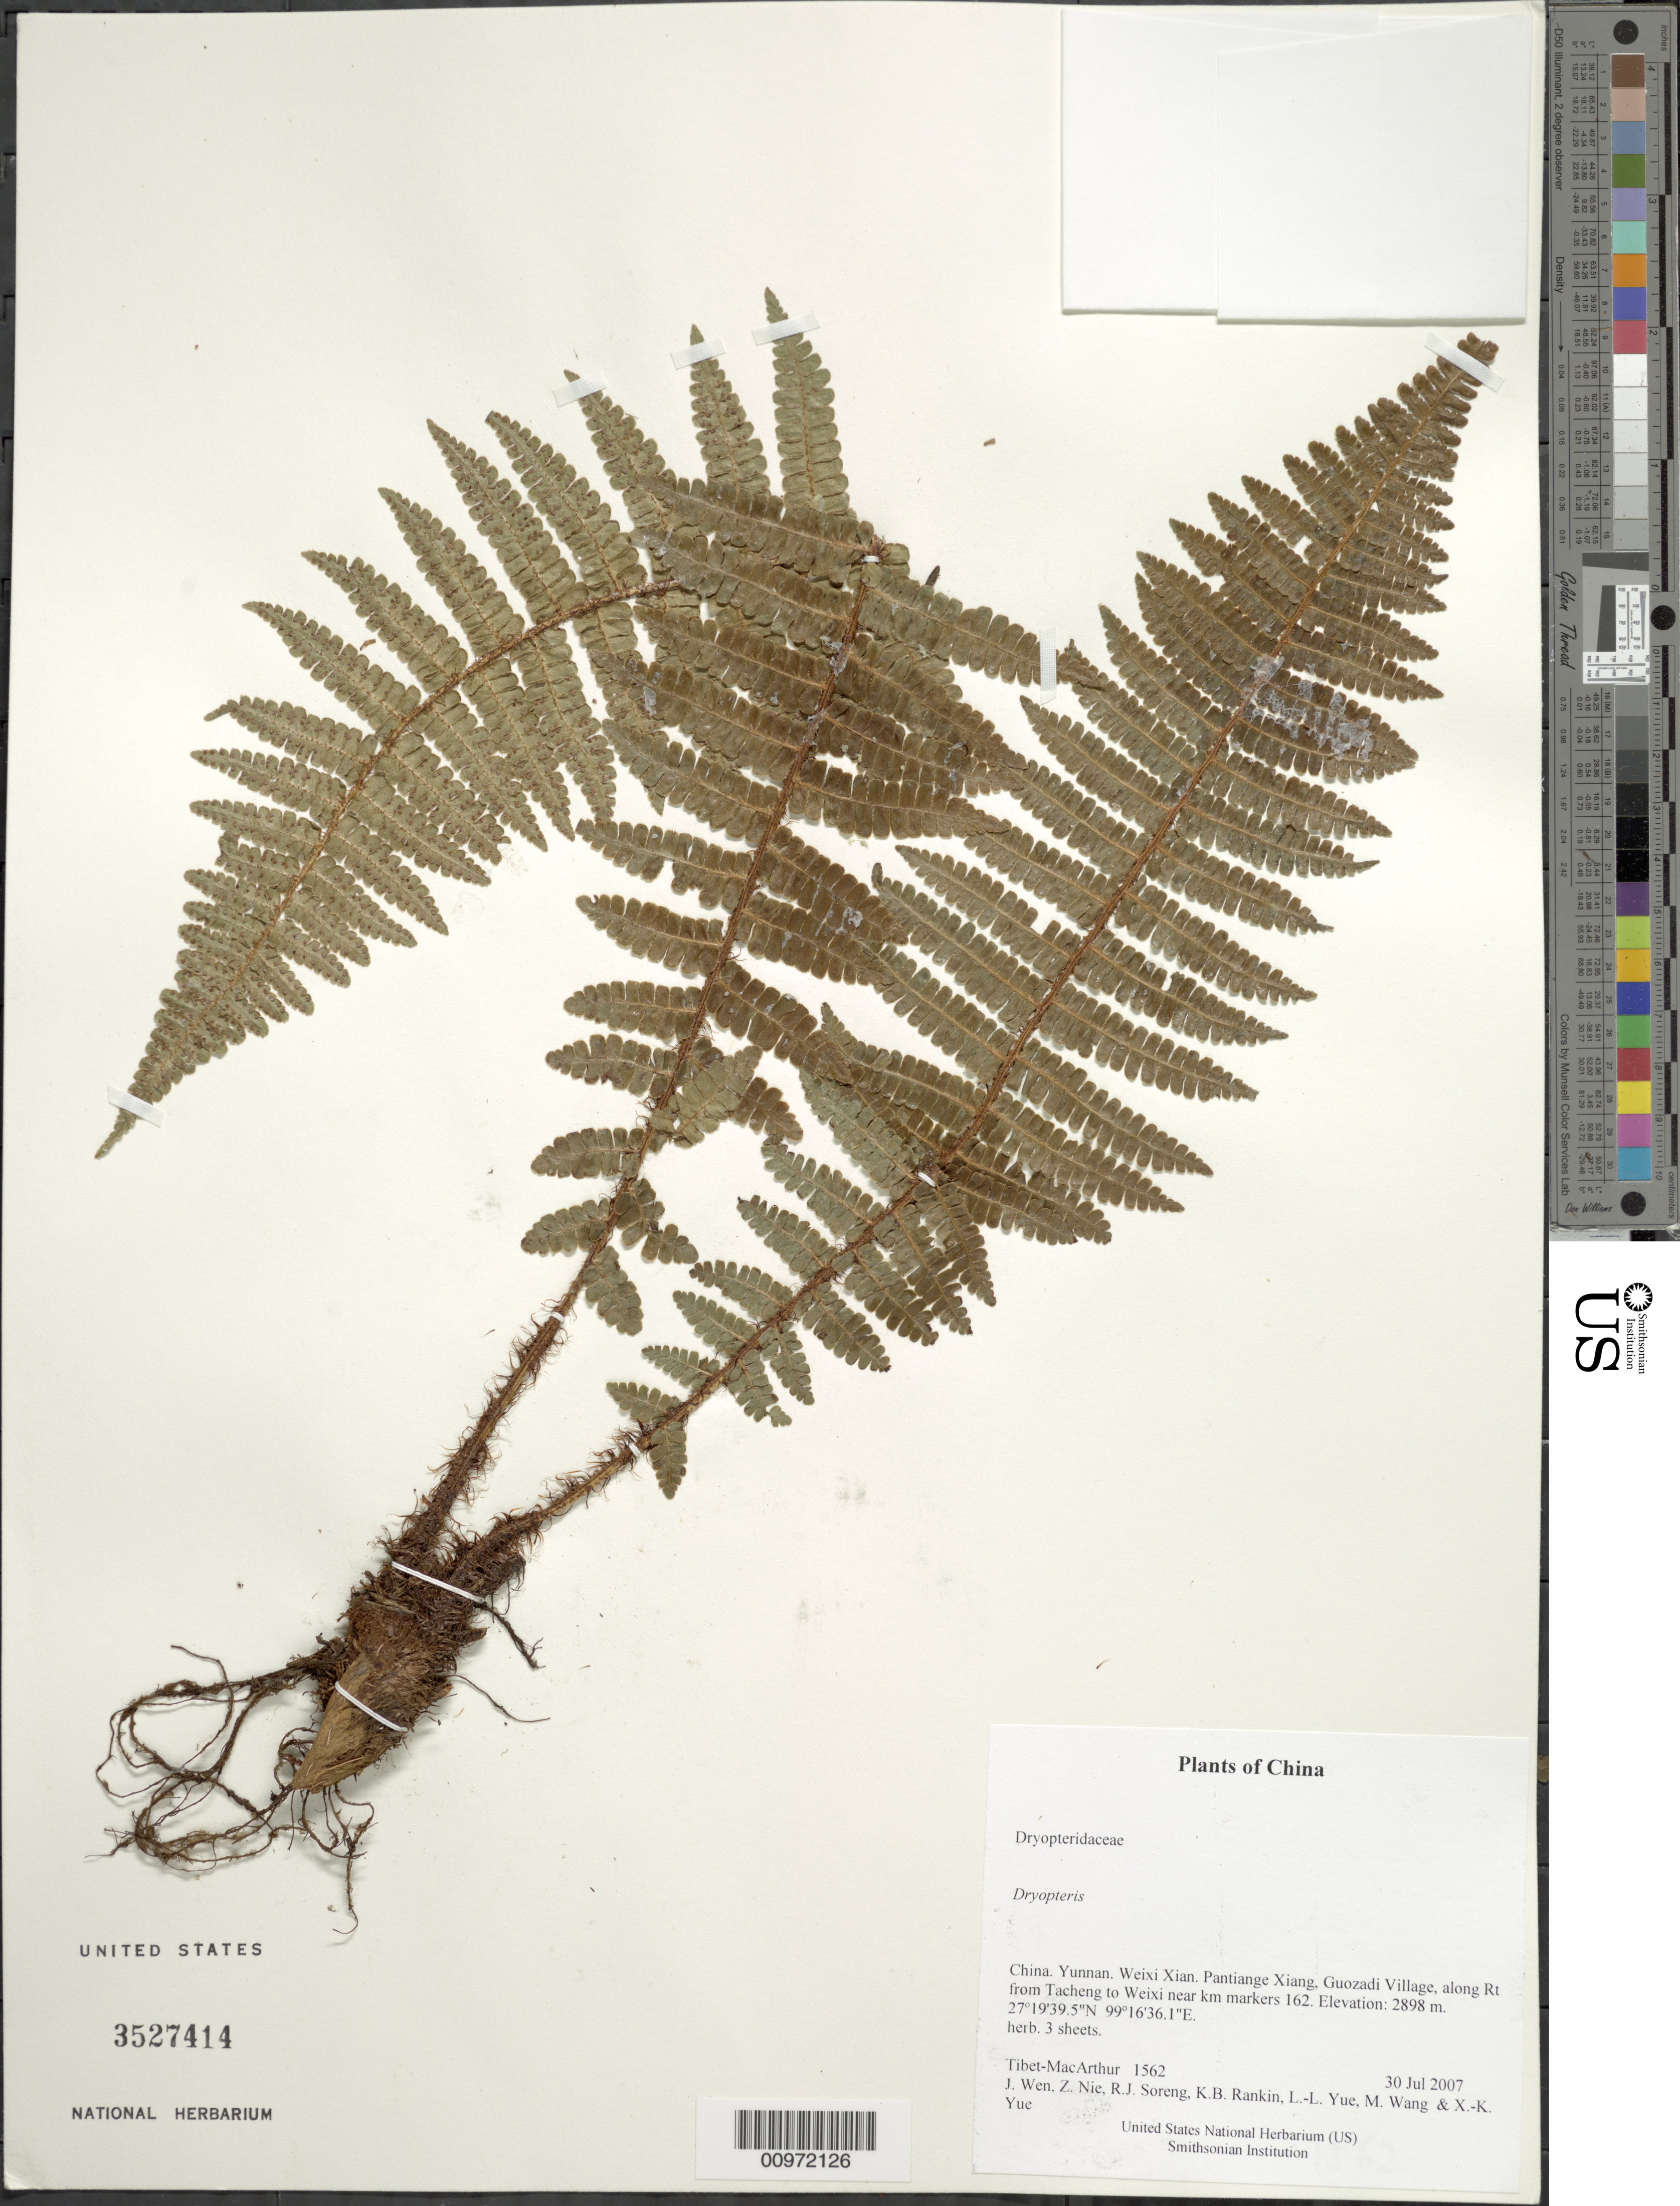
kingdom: Plantae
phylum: Tracheophyta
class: Polypodiopsida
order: Polypodiales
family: Dryopteridaceae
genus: Dryopteris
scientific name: Dryopteris sp.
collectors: Tibet-MacArthur, J. Wen, Z. Nie, R. J. Soreng, K. Rankin, L. Yue, M. Wang & X. Yue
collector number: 1562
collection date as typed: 30 Jul 2007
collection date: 2007-07-30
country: China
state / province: Yunnan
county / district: Weixi Xian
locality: Pantiange Xiang, Guozadi Village, along Rt from Tacheng to Weixi near km markers 162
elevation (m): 2898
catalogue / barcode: US 3527414